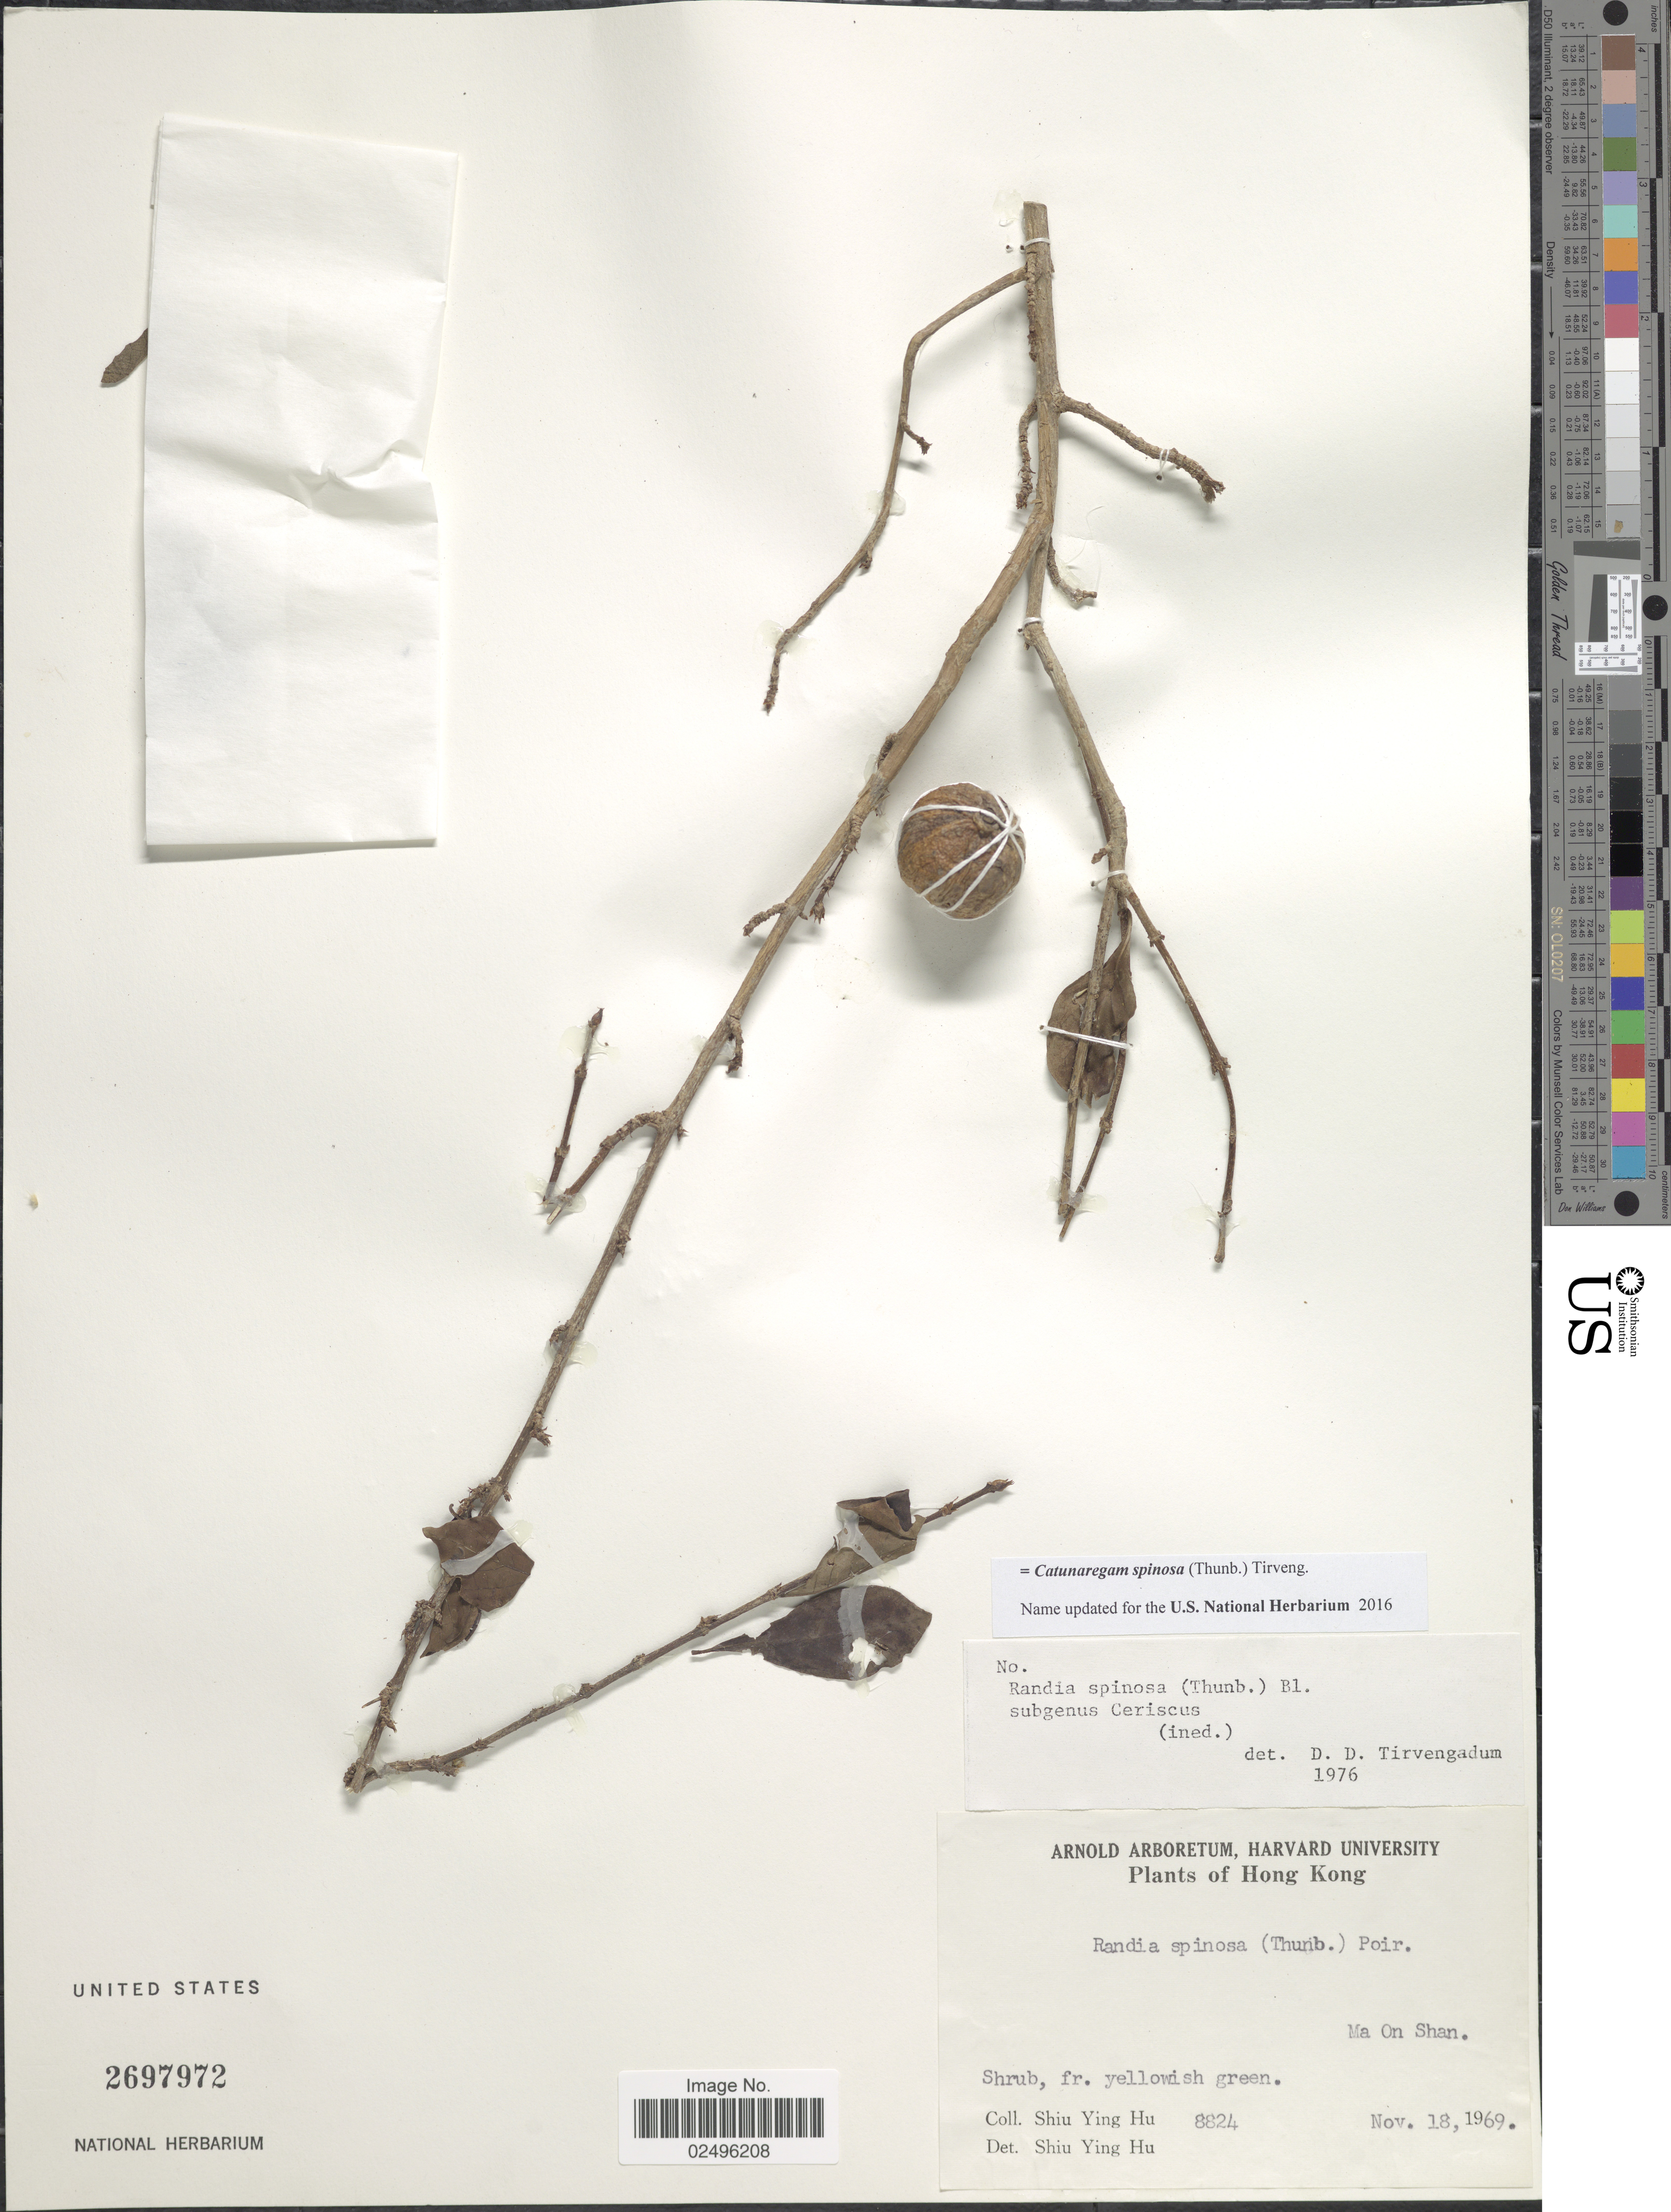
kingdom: Plantae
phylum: Tracheophyta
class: Magnoliopsida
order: Gentianales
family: Rubiaceae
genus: Catunaregam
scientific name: Catunaregam spinosa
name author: (Thunb.) Tirveng.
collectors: S. Y. Hu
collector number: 8824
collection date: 1969-11-18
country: China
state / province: Hong Kong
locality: Ma On Shan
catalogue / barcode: US 2697972